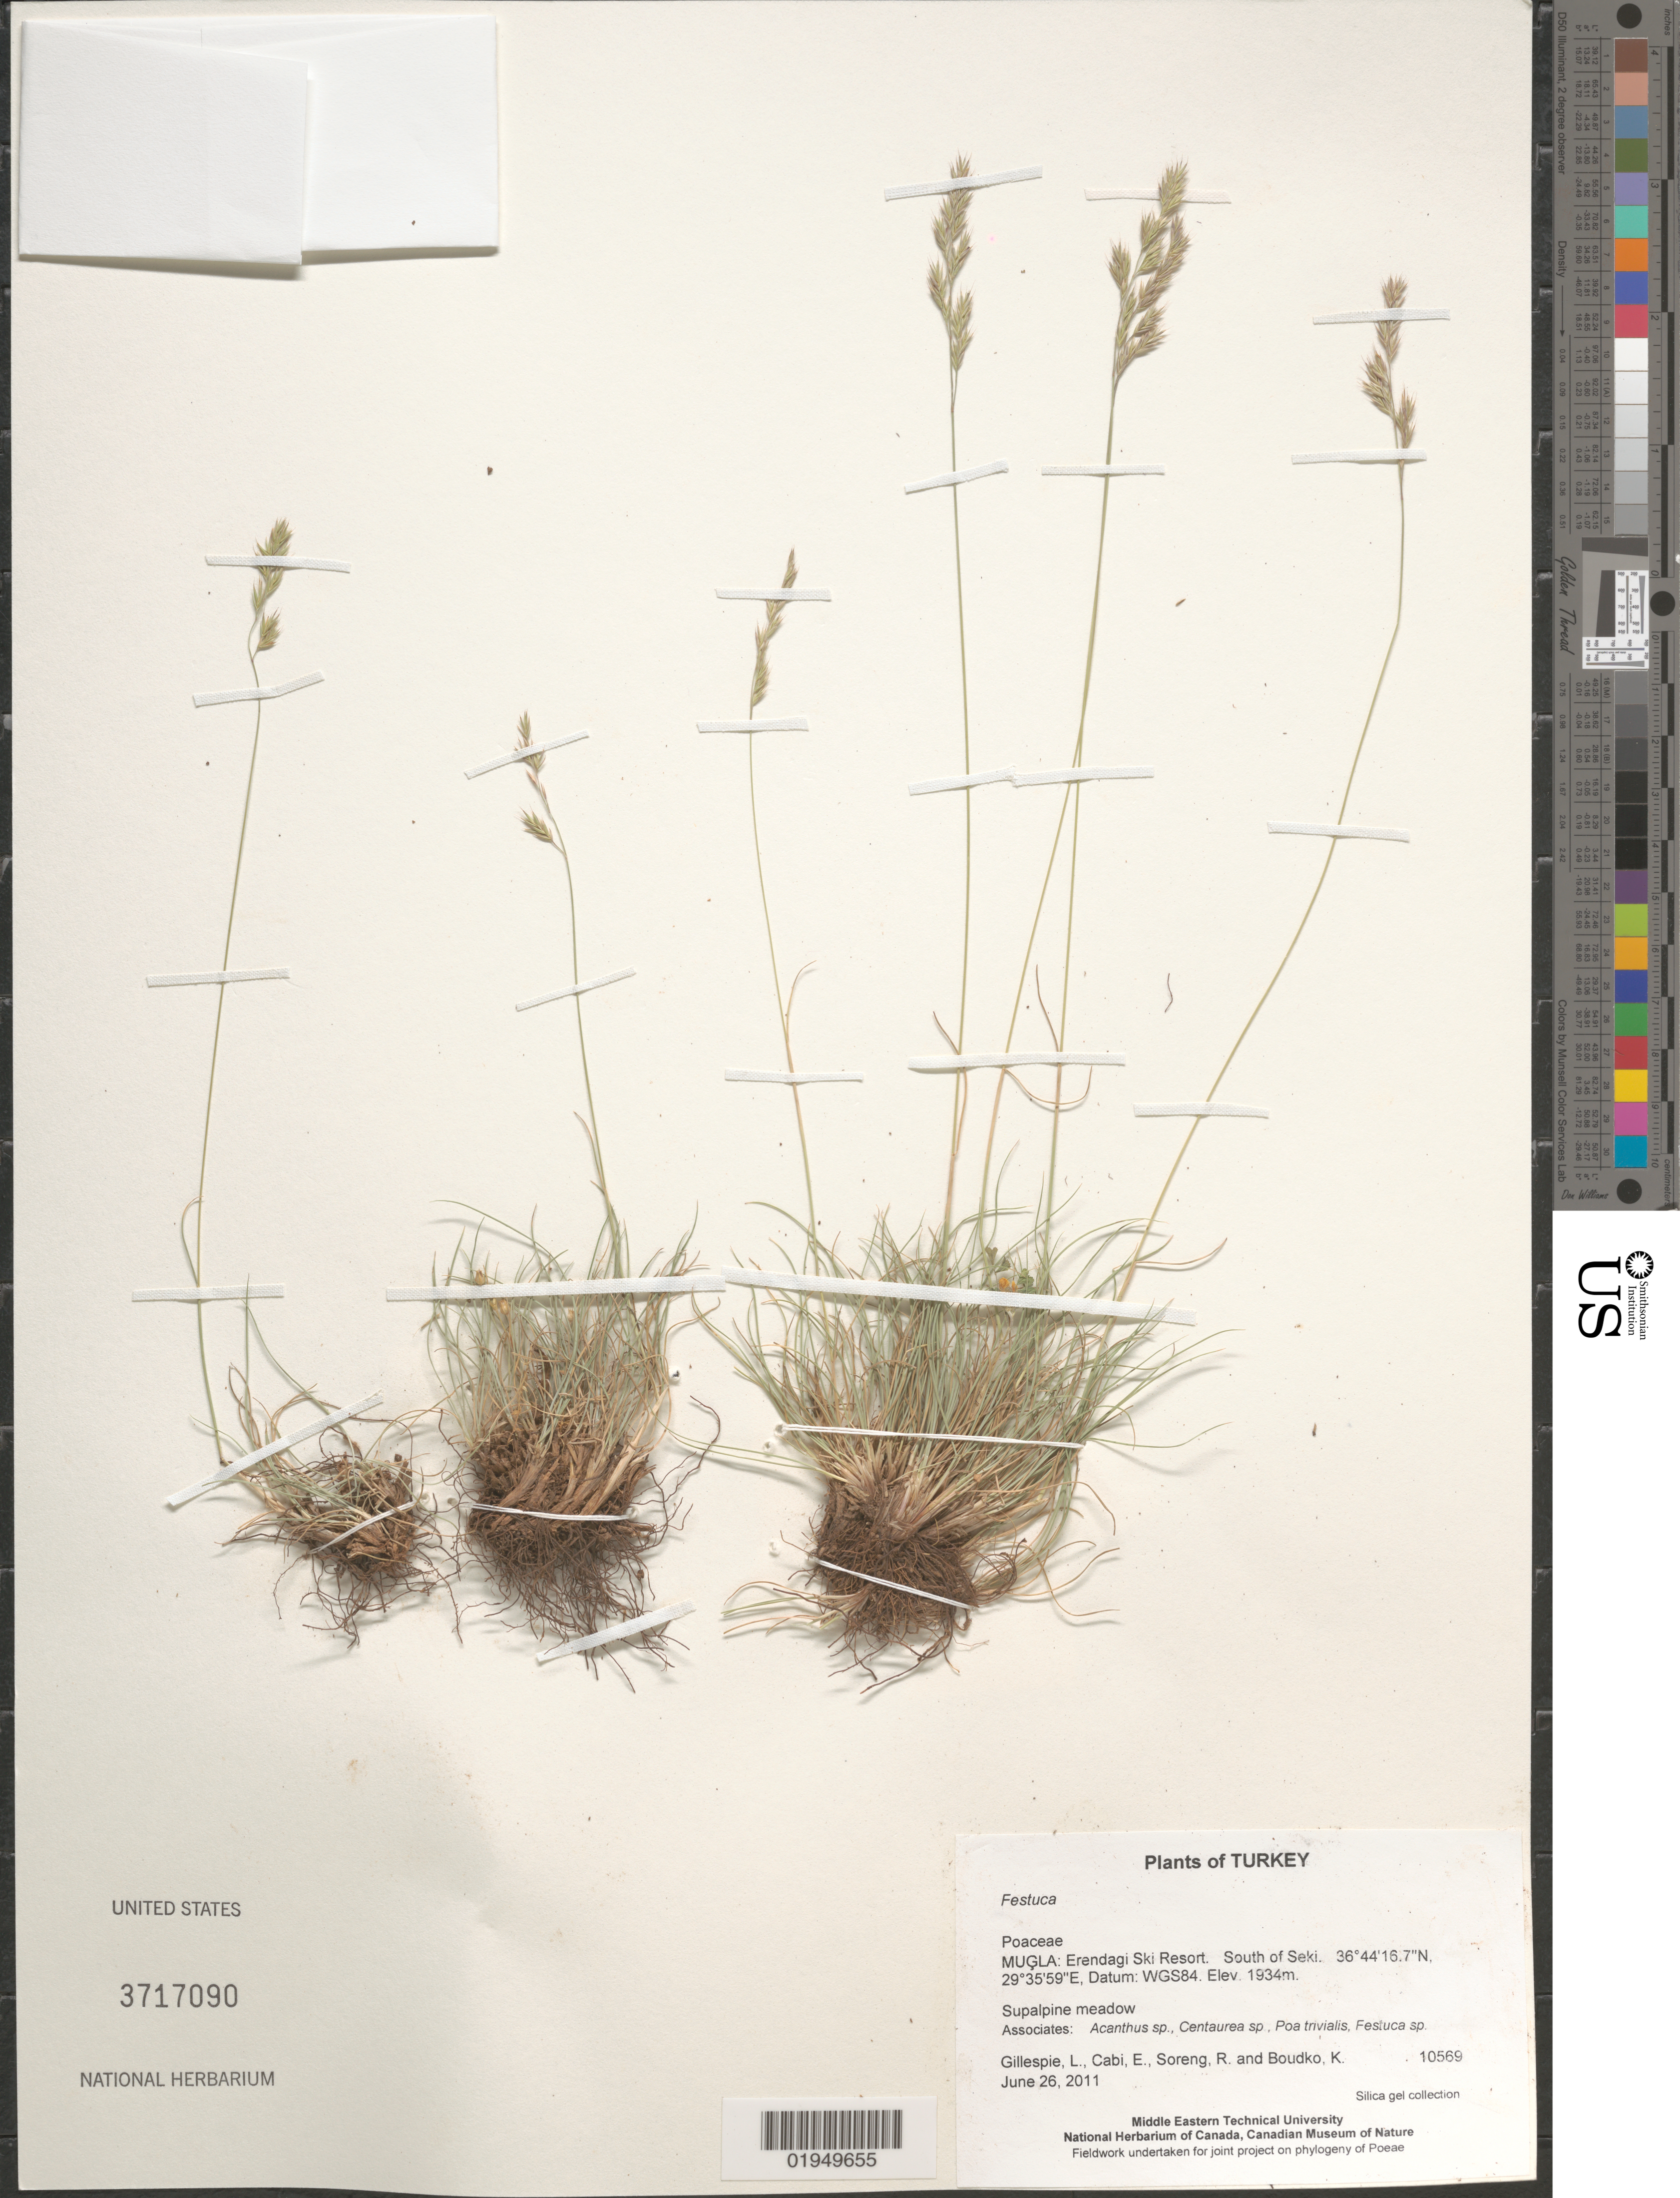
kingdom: Plantae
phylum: Tracheophyta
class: Liliopsida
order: Poales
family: Poaceae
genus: Festuca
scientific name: Festuca sp.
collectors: L. J. Gillespie, E. Cabi, R. J. Soreng & K. Boudko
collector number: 10569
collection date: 2011-06-26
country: Turkey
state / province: Mugla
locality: Erendagi Ski Resort. South of Seki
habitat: Supalpine meadow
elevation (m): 1934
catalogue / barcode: US 3717090